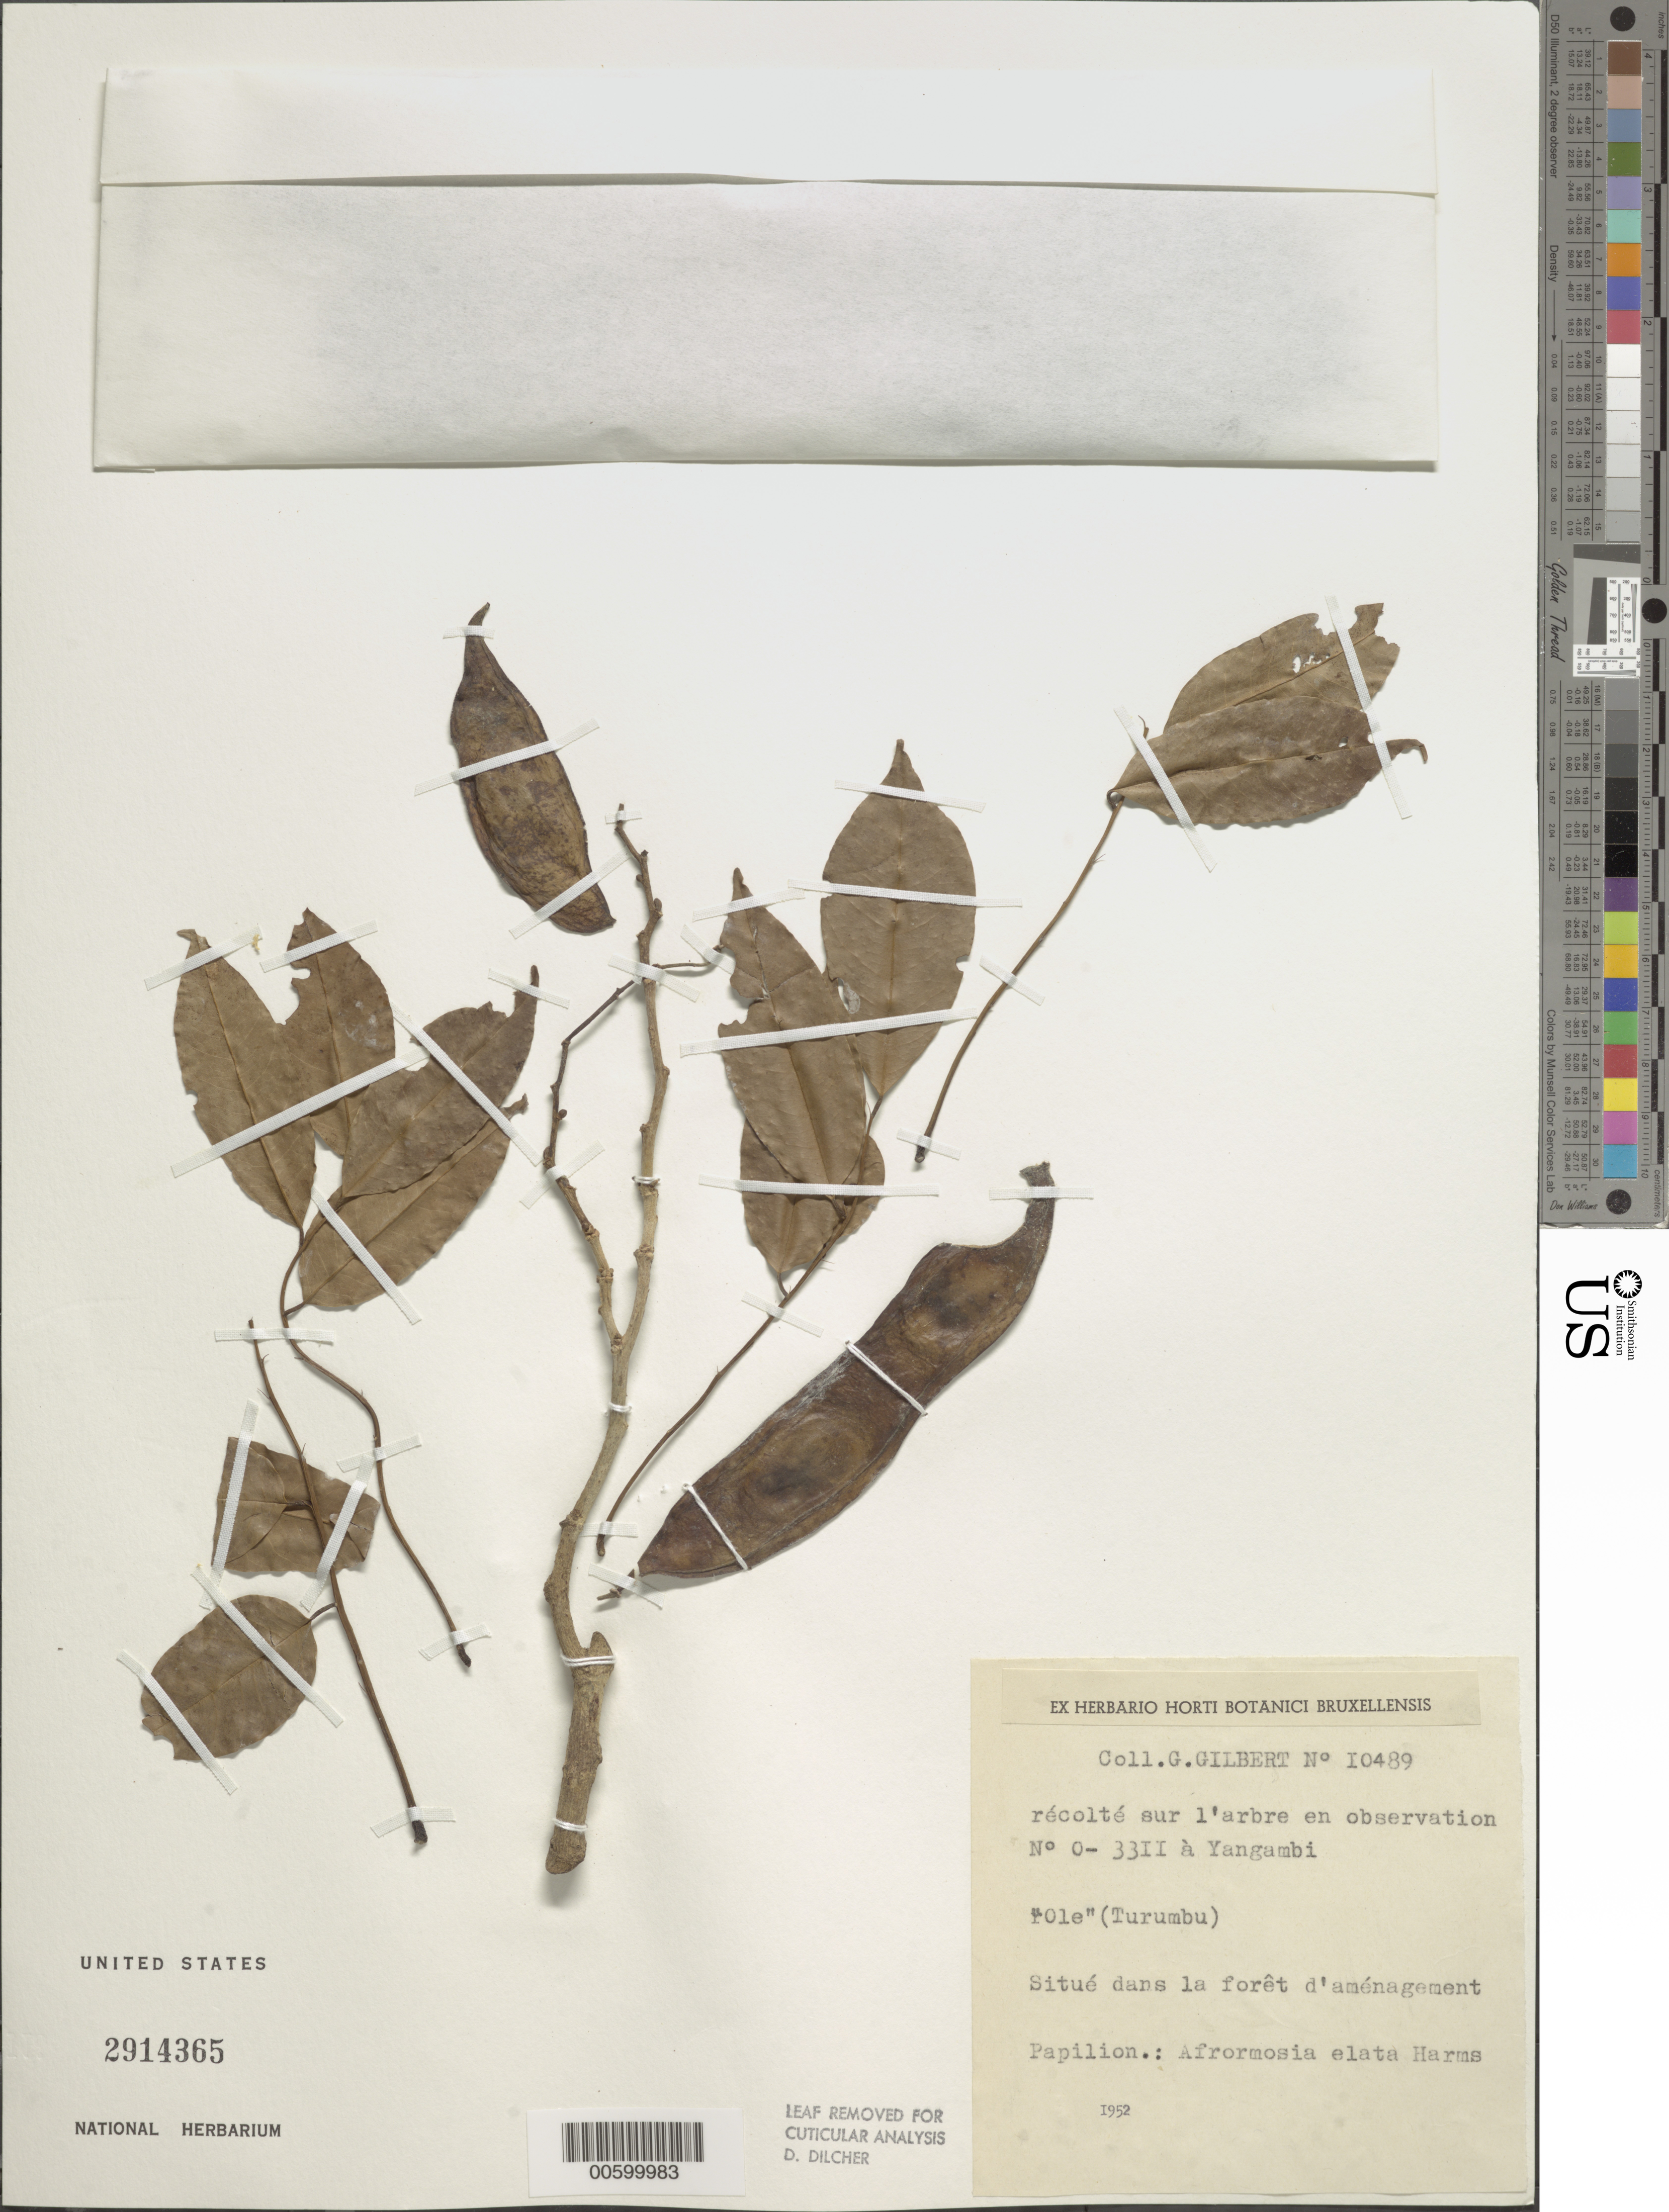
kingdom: Plantae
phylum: Tracheophyta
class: Magnoliopsida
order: Fabales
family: Fabaceae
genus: Pericopsis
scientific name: Pericopsis elata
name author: Harms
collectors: G. Gilbert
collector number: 10489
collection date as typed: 1952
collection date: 1952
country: Congo, Democratic Republic of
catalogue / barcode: US 2914365